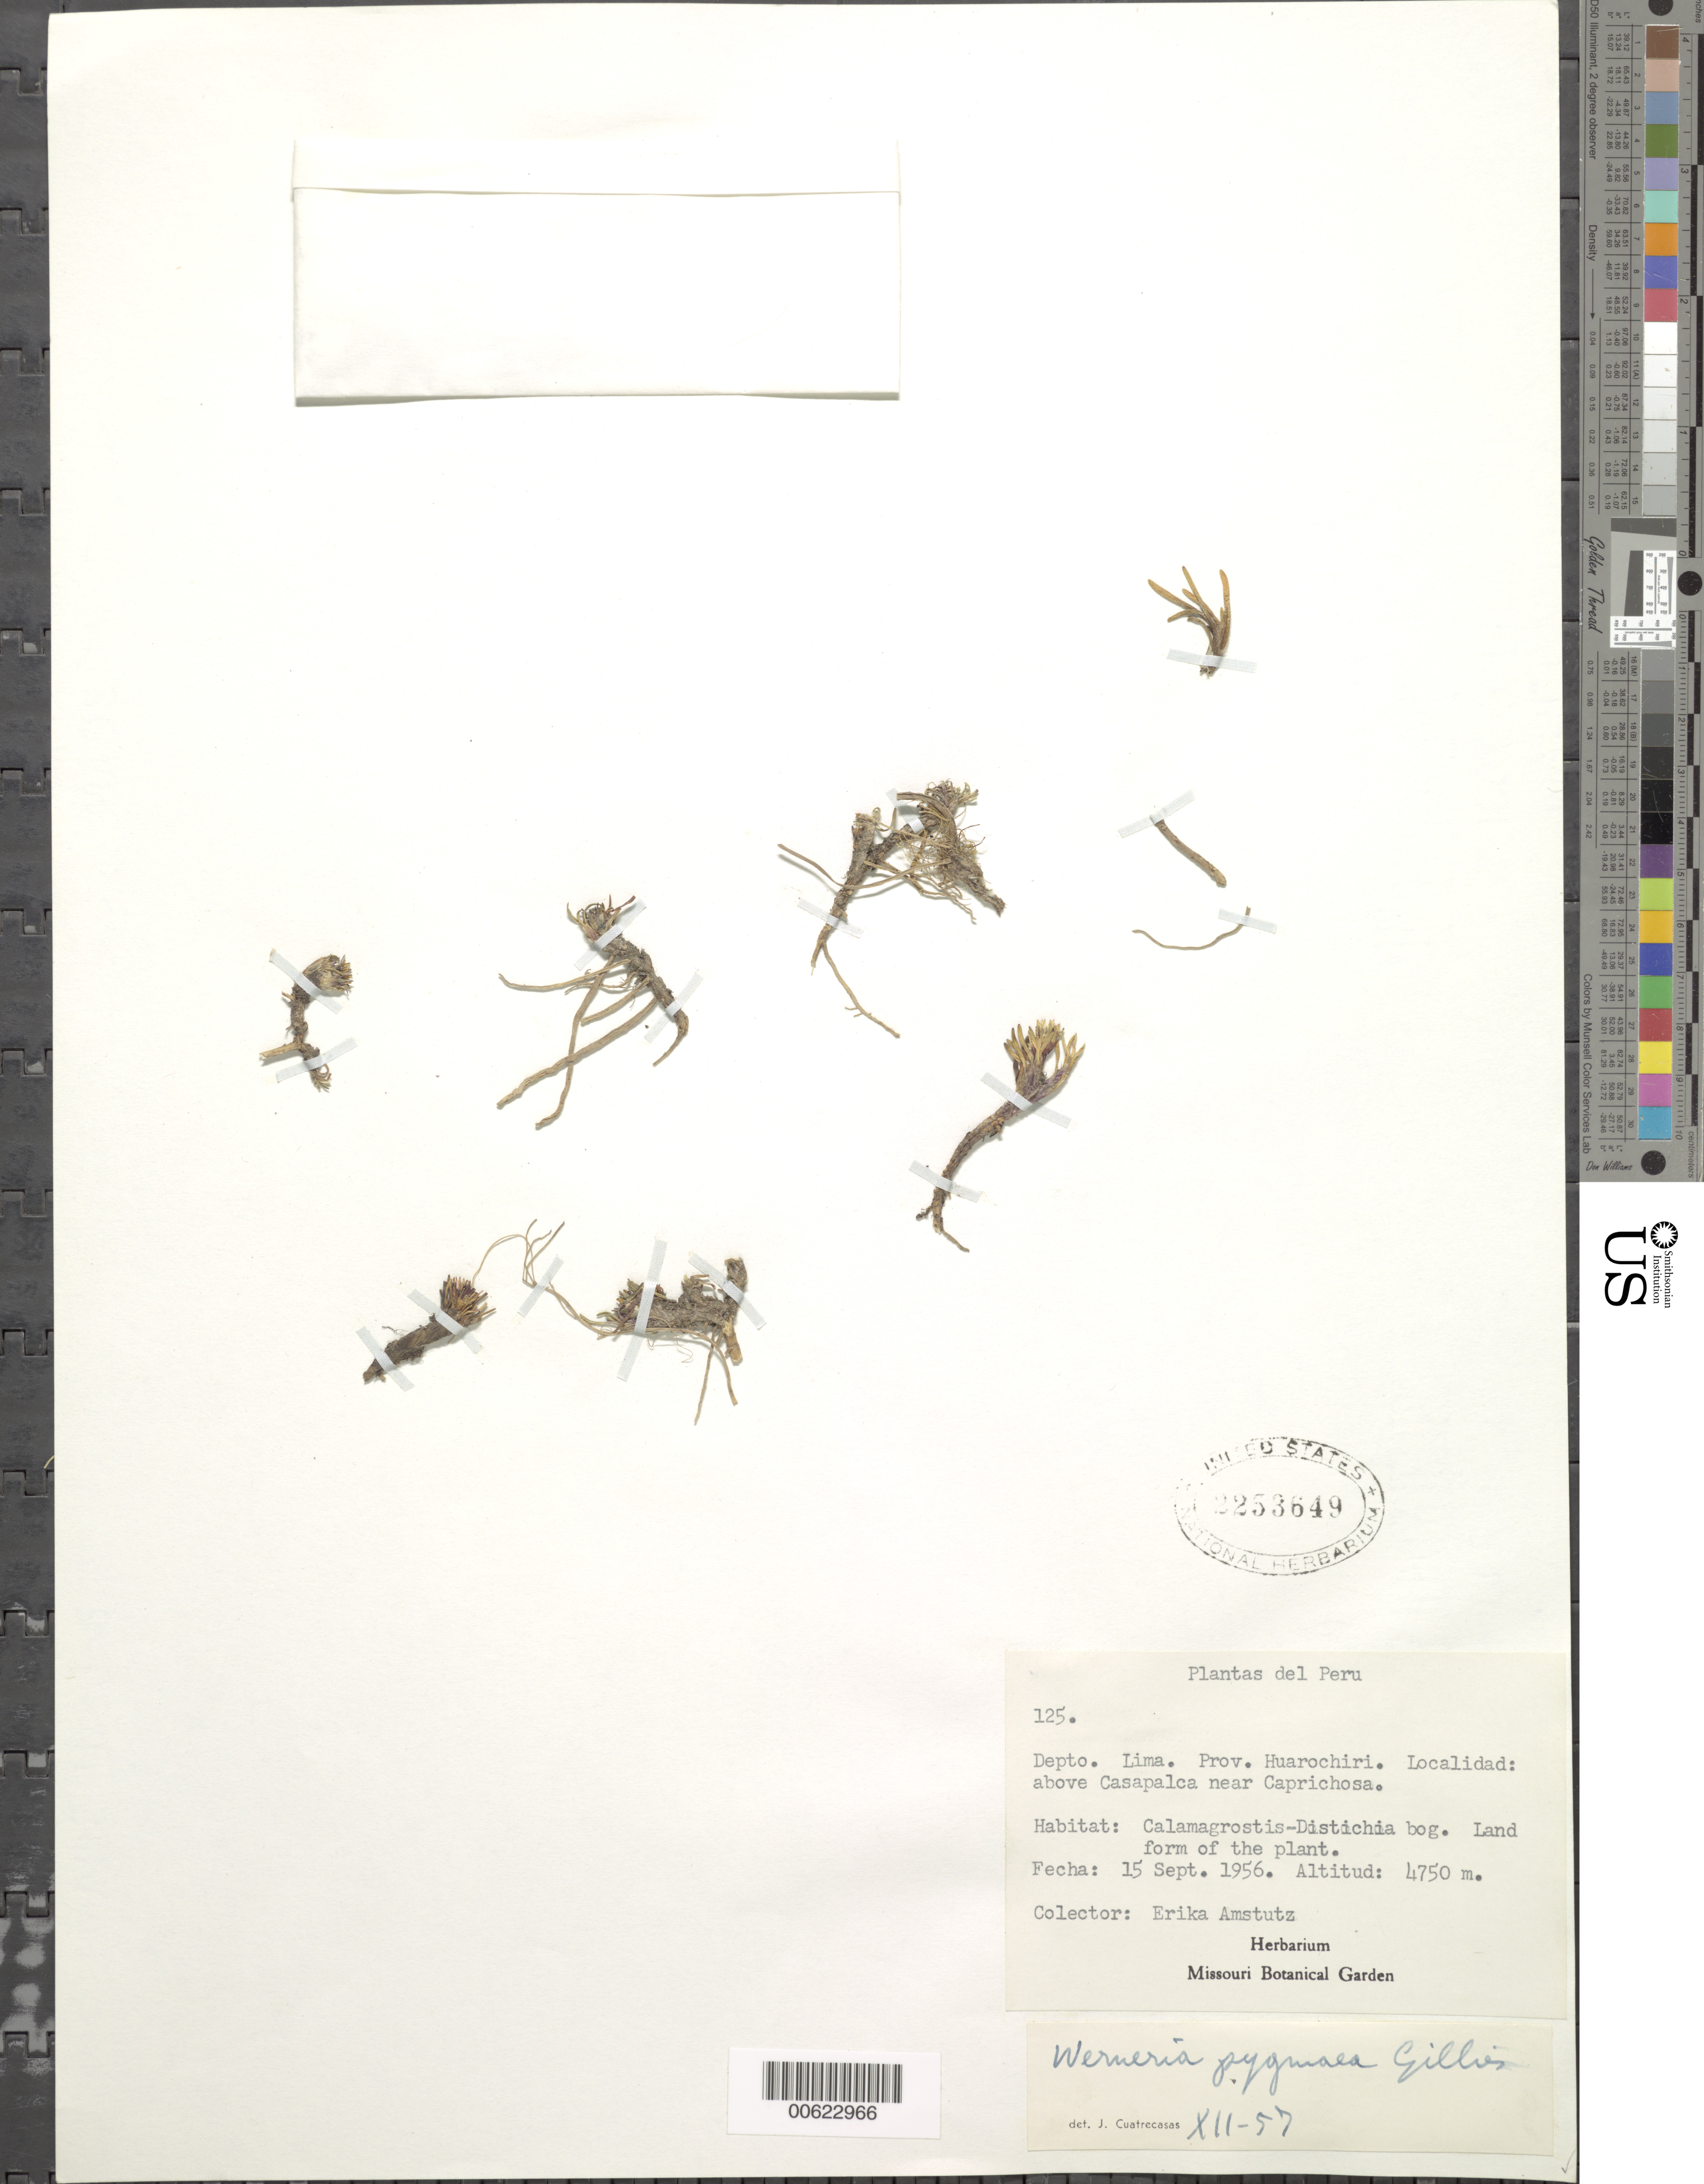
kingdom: Plantae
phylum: Tracheophyta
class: Magnoliopsida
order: Asterales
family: Asteraceae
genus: Werneria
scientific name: Werneria pygmaea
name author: Gillies ex Hook. & Arn.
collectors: E. Amstutz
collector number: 125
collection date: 1956-09-15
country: Peru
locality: Caprichosa, above Casapalca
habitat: Calamagrostis-Distichia bog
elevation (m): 4750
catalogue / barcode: US 2253649